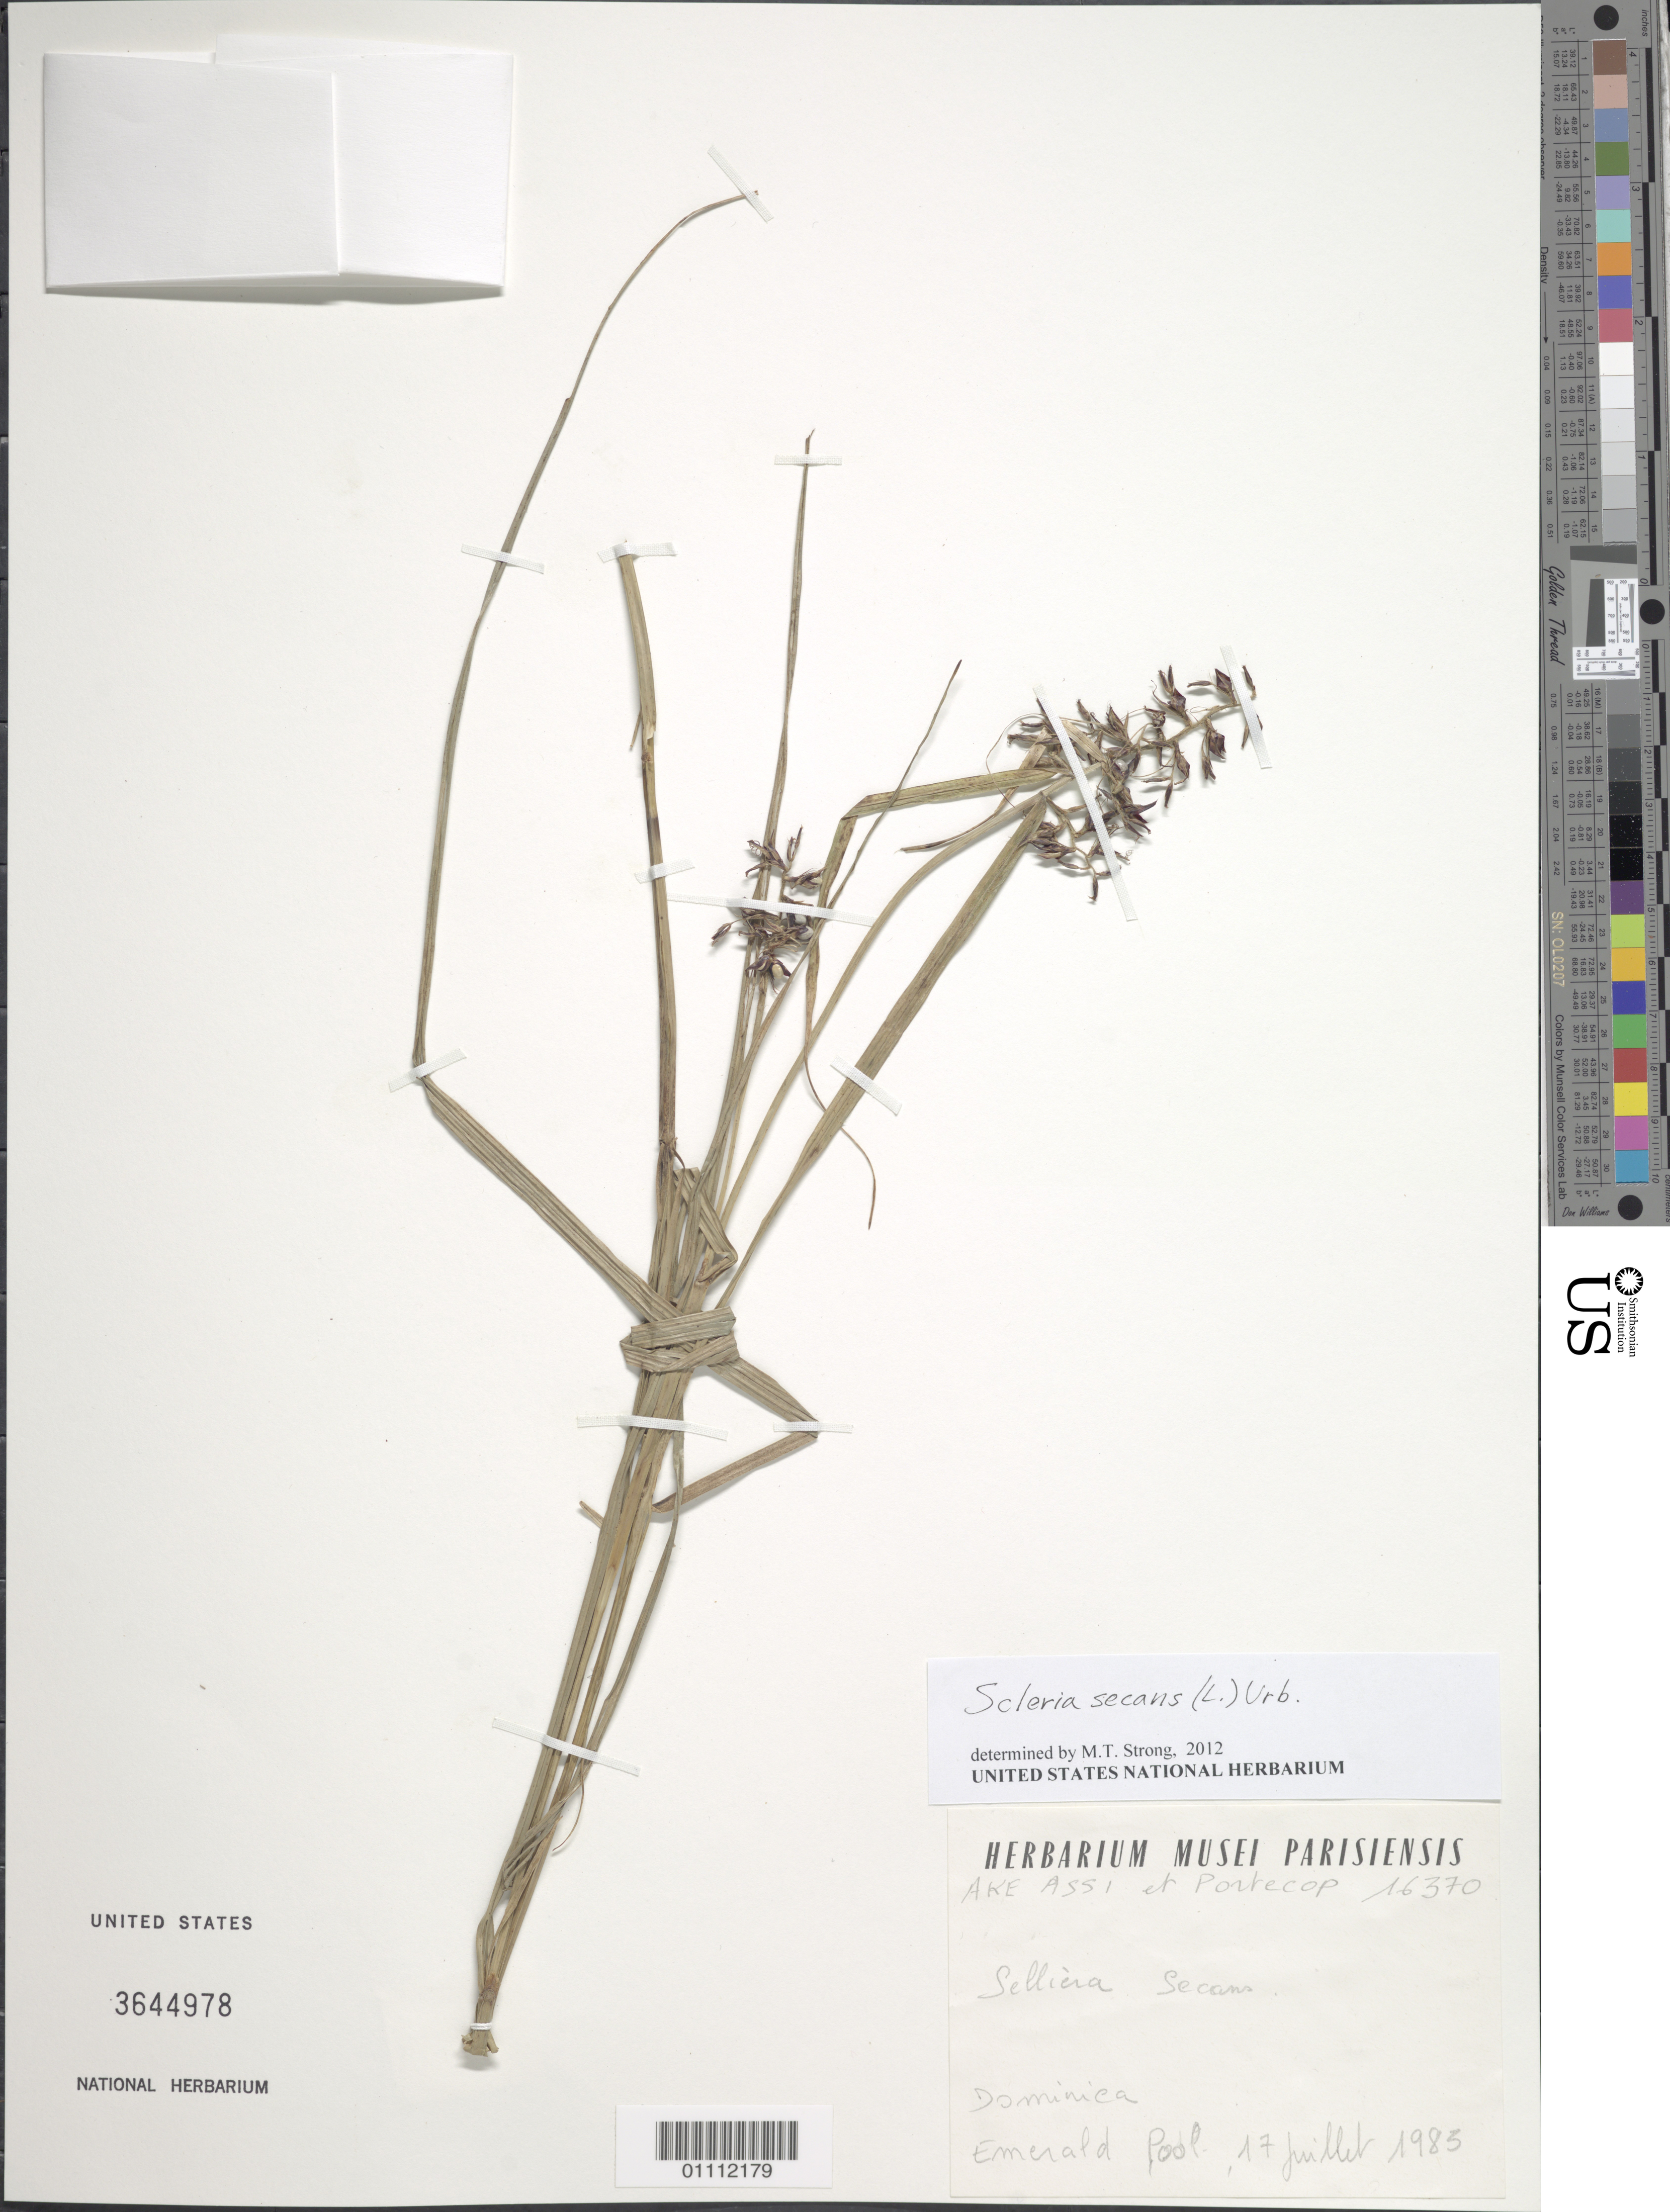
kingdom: Plantae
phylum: Tracheophyta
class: Liliopsida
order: Poales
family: Cyperaceae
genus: Scleria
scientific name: Scleria secans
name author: (L.) Urb.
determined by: Strong, M. T., (US), Smithsonian Institution - National Museum of Natural History (UNITED STATES)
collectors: -. Ake-Assi & -. Portecop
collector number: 16370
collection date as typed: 17 Jul 1983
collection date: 1983-07-17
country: Dominica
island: Dominica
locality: Emerald Pool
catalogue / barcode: US 3644978